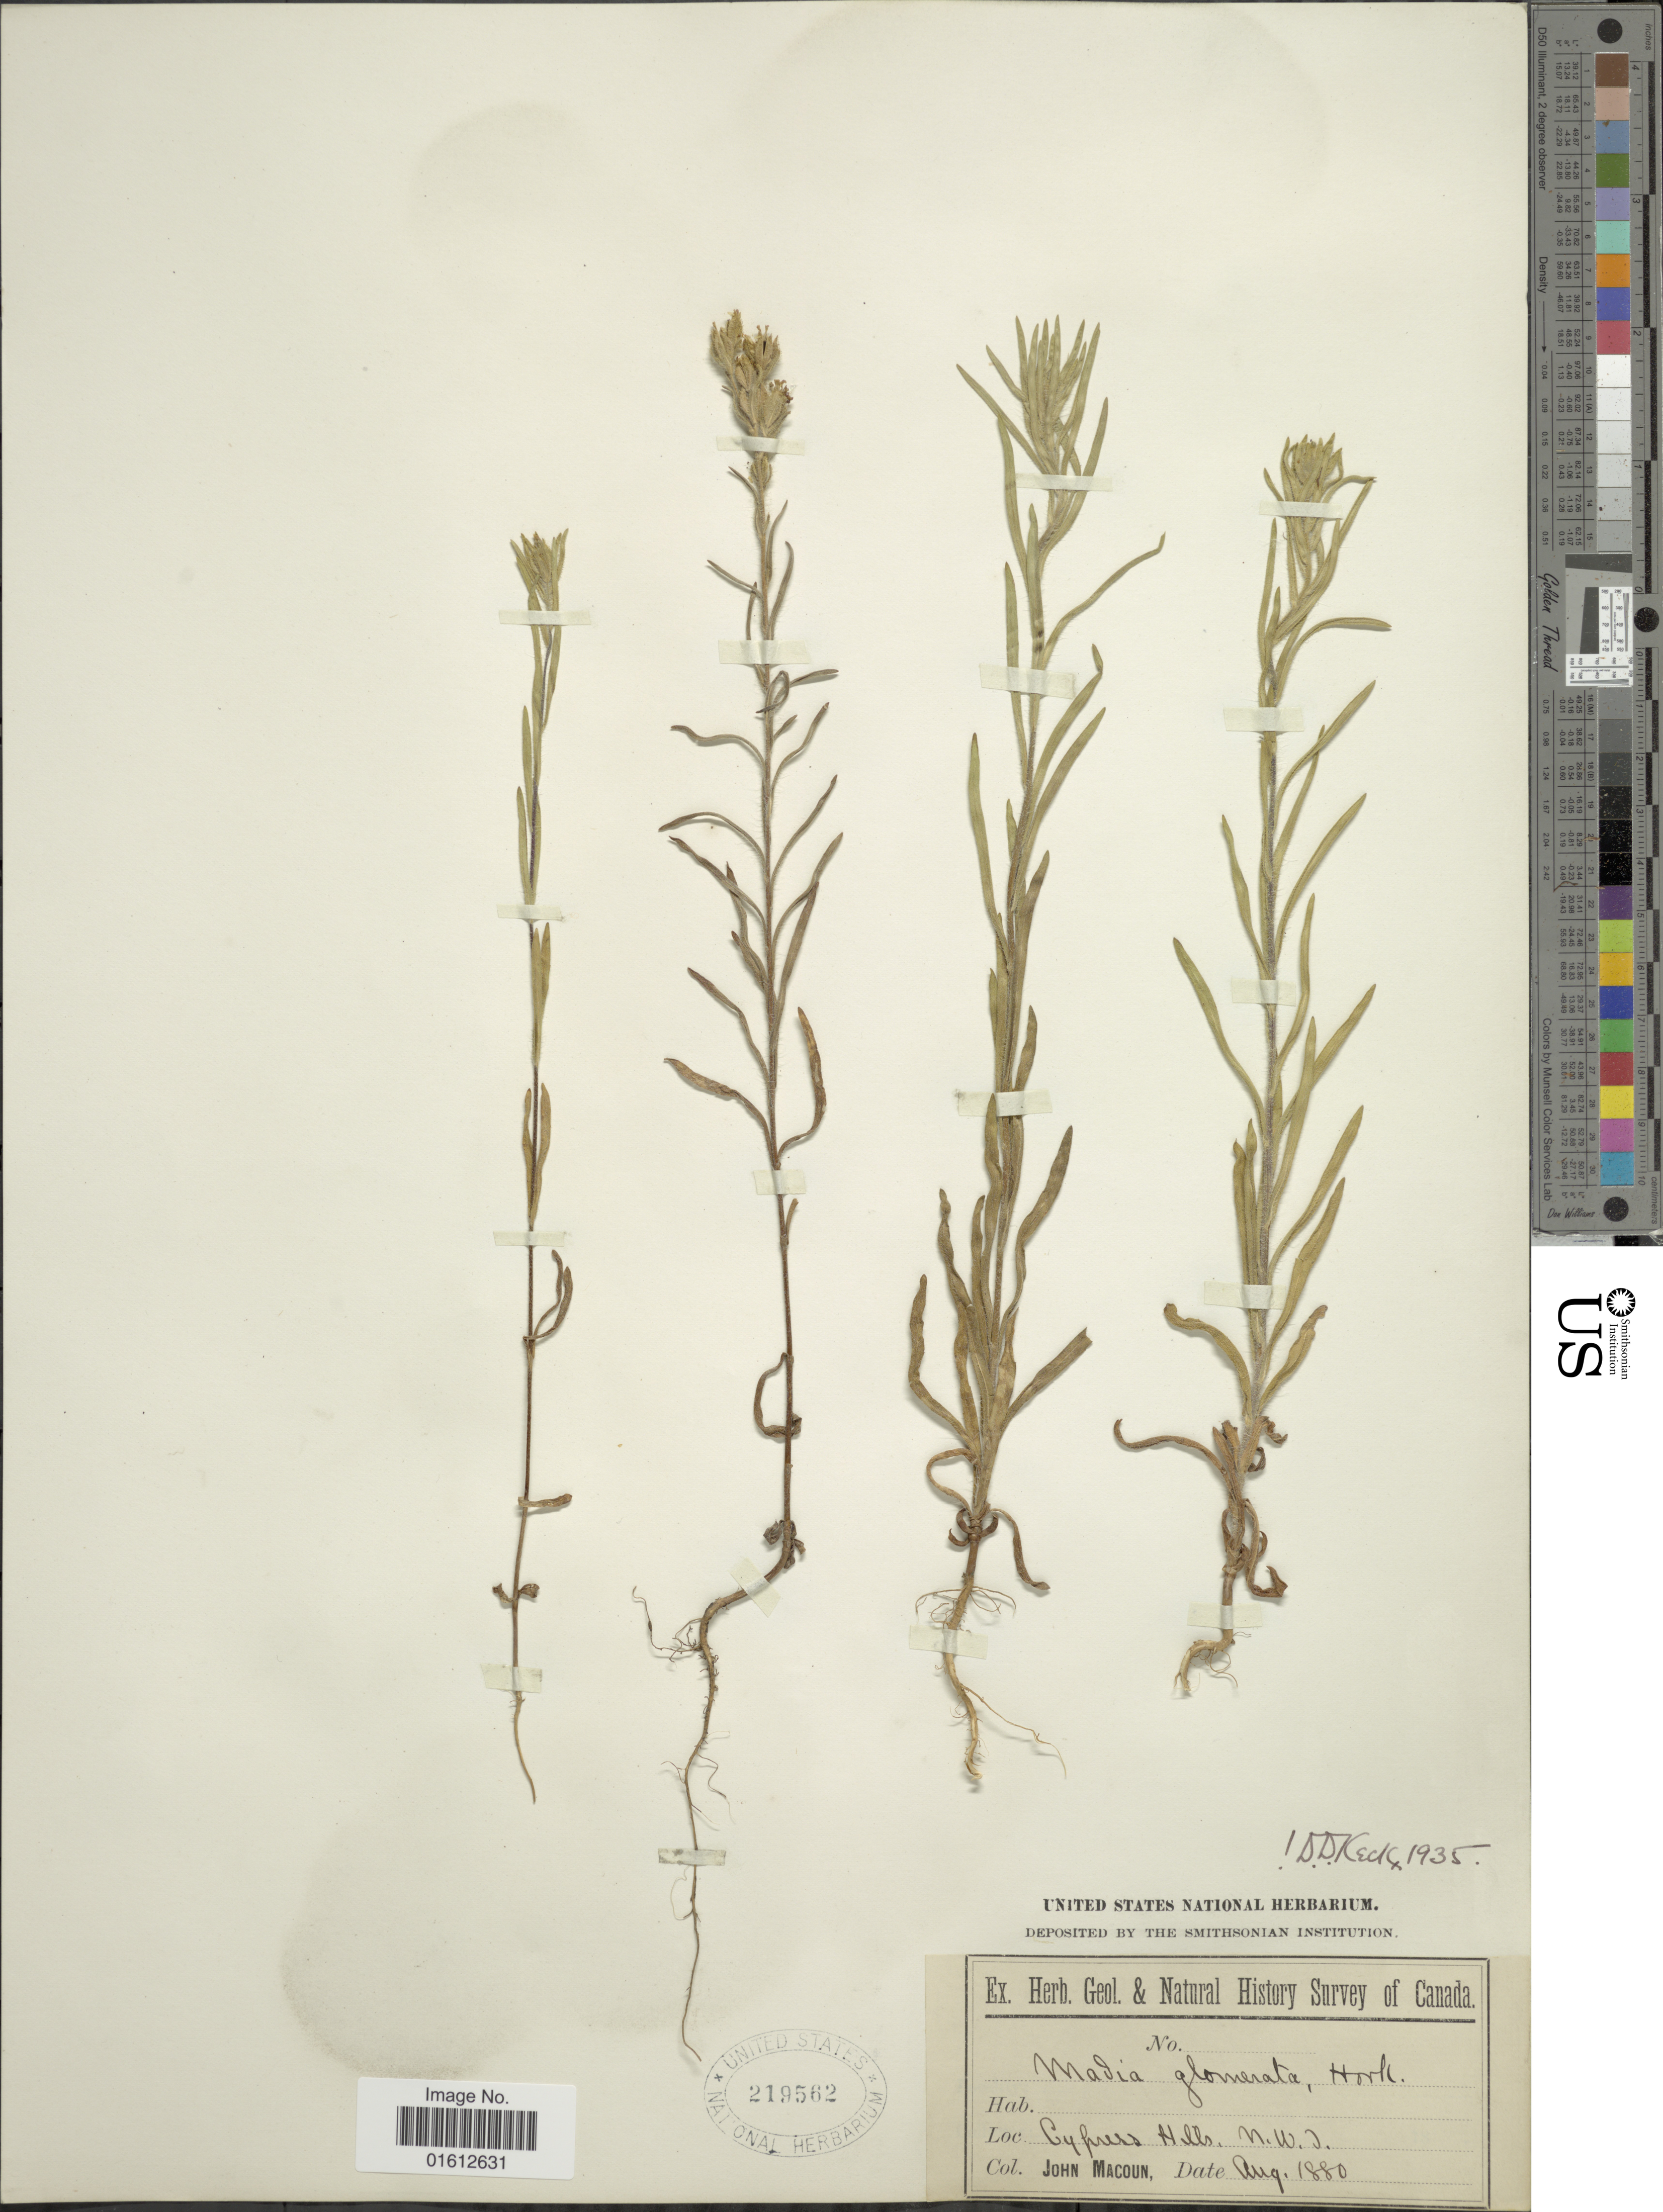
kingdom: Plantae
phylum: Tracheophyta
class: Magnoliopsida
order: Asterales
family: Asteraceae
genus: Madia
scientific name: Madia glomerata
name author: Hook.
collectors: J. Macoun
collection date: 1880-08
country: Canada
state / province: Northwest Territories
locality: Cypress Hills, N.W.I.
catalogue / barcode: US 219562